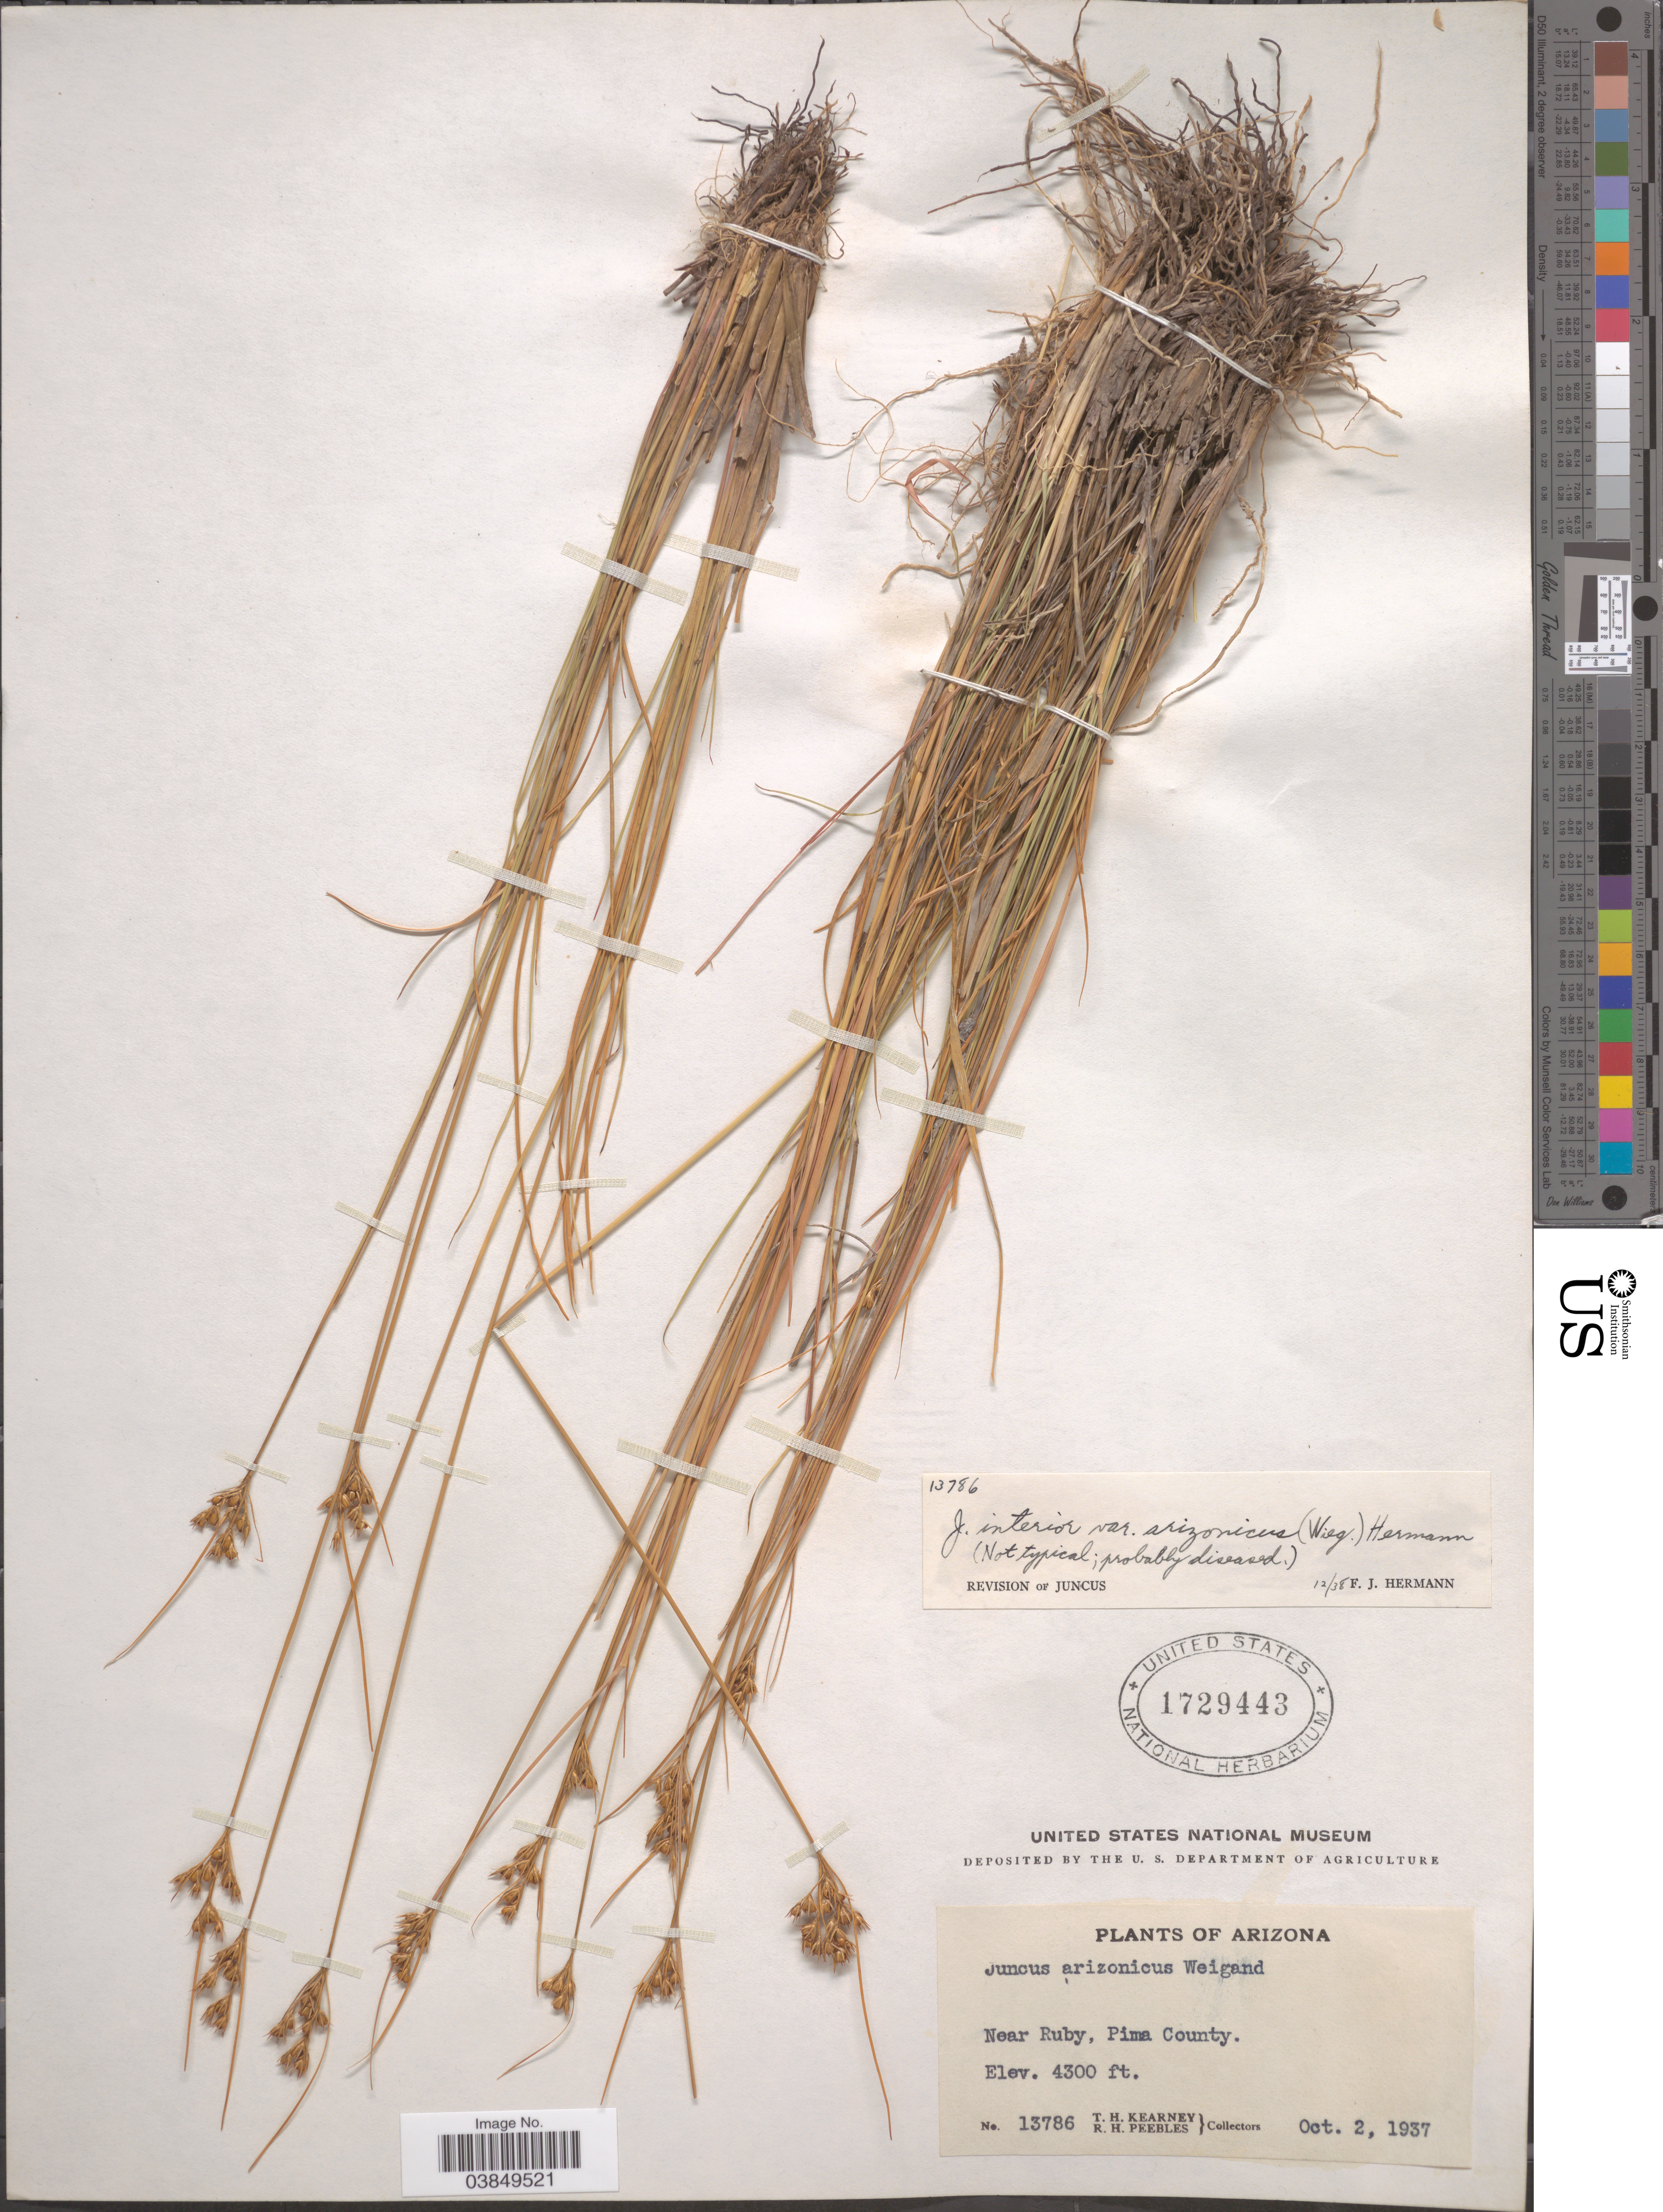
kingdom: Plantae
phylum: Tracheophyta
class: Liliopsida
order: Poales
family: Juncaceae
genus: Juncus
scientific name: Juncus arizonicus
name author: Wiegand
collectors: T. H. Kearney & R. H. Peebles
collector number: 13786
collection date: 1937-10-02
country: United States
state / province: Arizona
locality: Near Ruby, Pima County.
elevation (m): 1311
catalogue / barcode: US 1729443